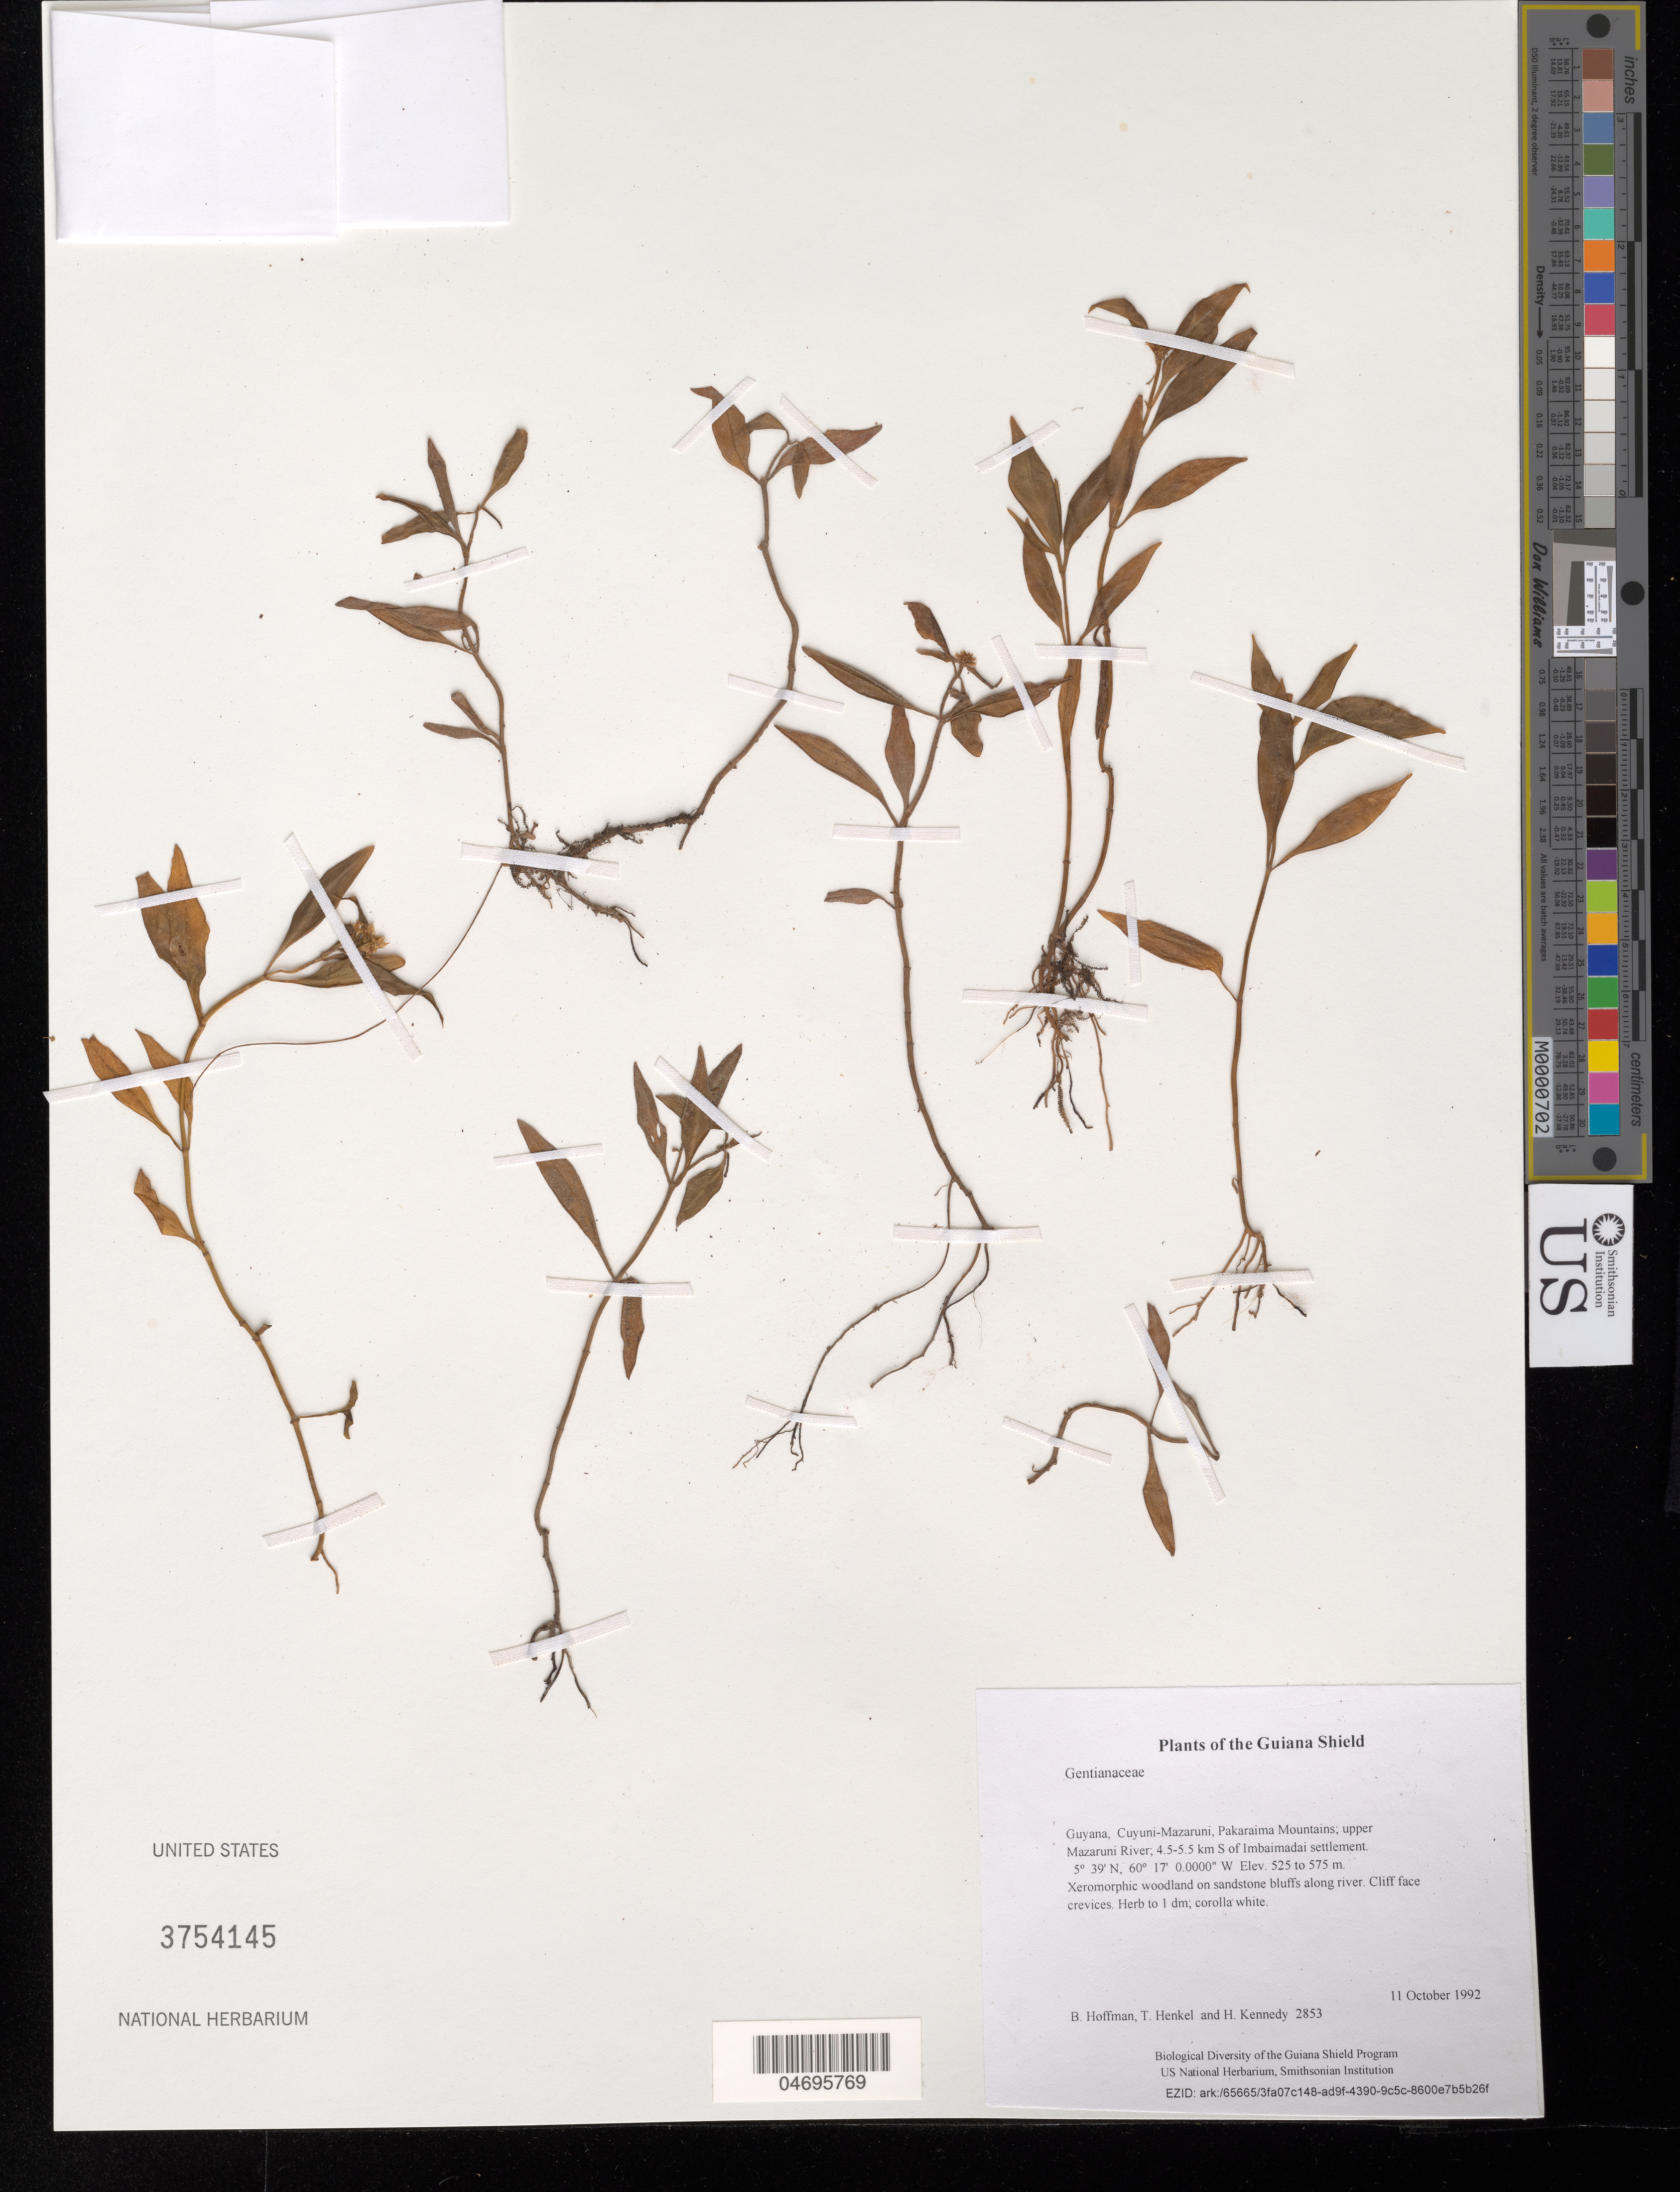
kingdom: Plantae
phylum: Tracheophyta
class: Magnoliopsida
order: Gentianales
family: Gentianaceae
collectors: B. Hoffman, T. Henkel & H. Kennedy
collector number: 2853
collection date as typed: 11 October 1992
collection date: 1992-10-11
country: Guyana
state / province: Cuyuni-Mazaruni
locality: Pakaraima Mountains; upper Mazaruni River; 4.5-5.5 km S of Imbaimadai settlement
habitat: Xeromorphic woodland on sandstone bluffs along river. Cliff face crevices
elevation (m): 525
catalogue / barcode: US 3754145